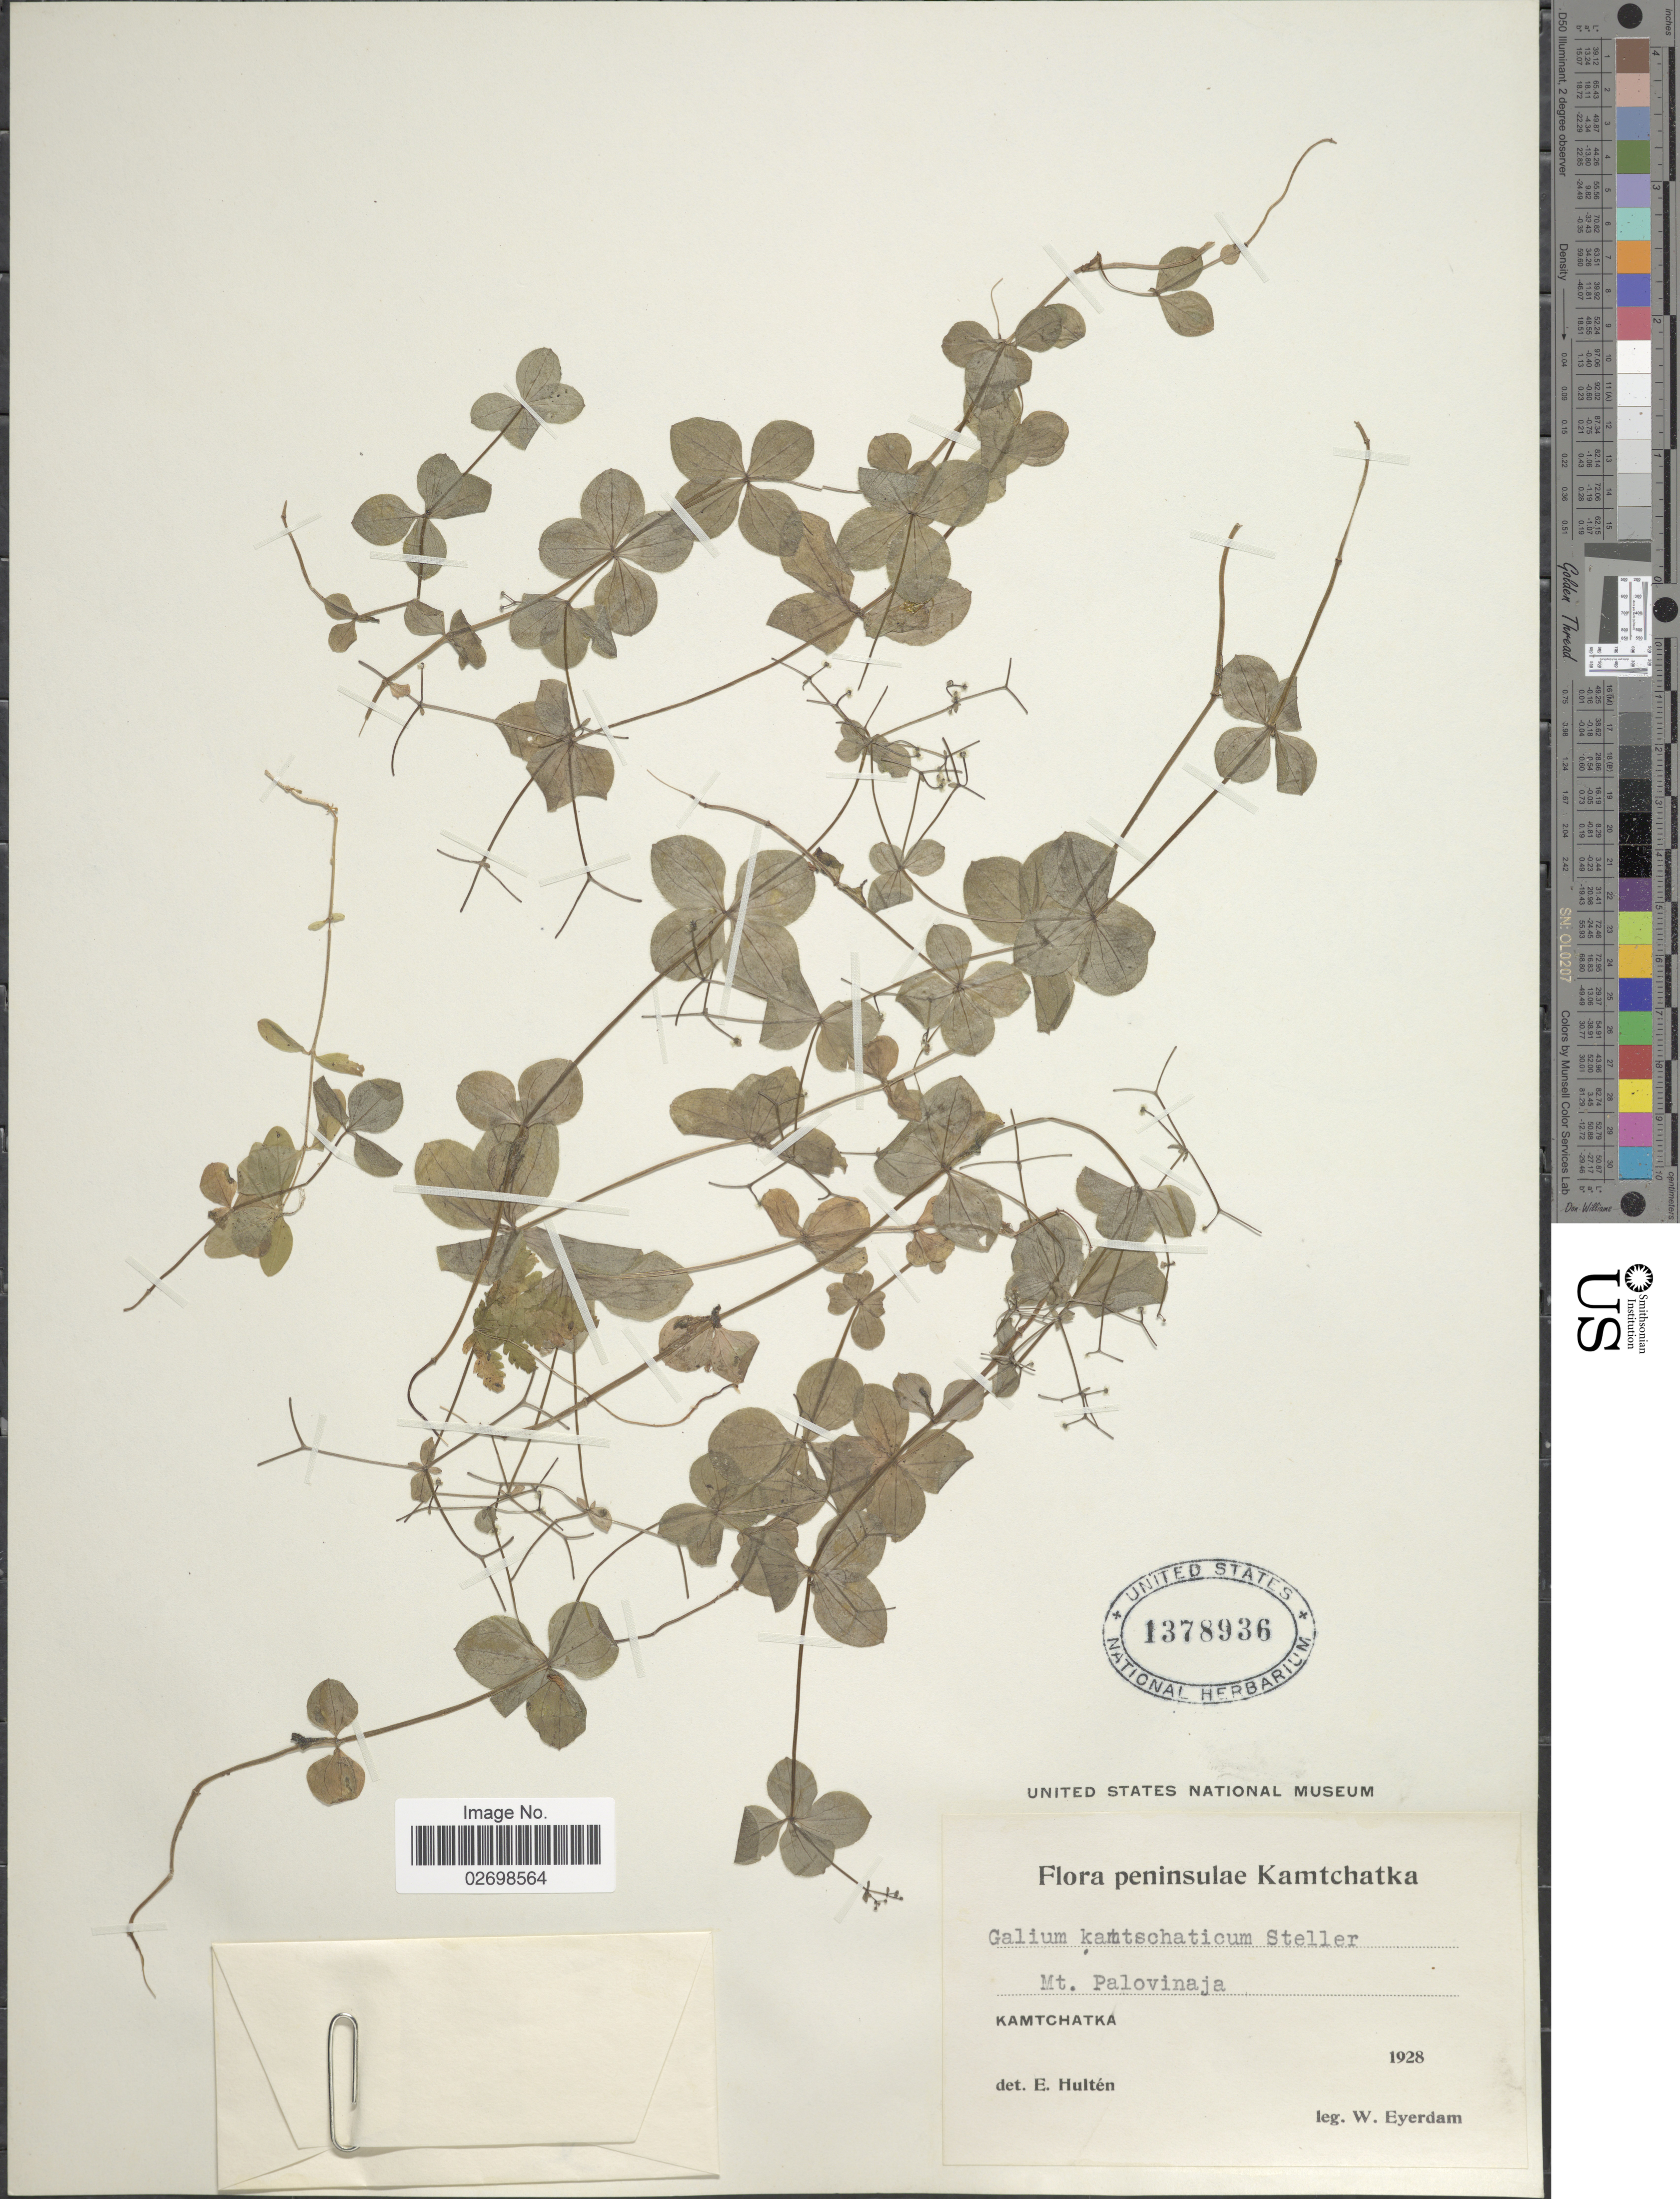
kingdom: Plantae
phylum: Tracheophyta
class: Magnoliopsida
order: Gentianales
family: Rubiaceae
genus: Galium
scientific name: Galium kamtschaticum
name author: Steller ex Schult. & Schult. f.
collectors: W. J. Eyerdam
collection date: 1928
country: Russian Federation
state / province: Kamchatka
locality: Peninsulae Kamtchatka, Mt. Palovinaja, Kamtchatka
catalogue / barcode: US 1378936